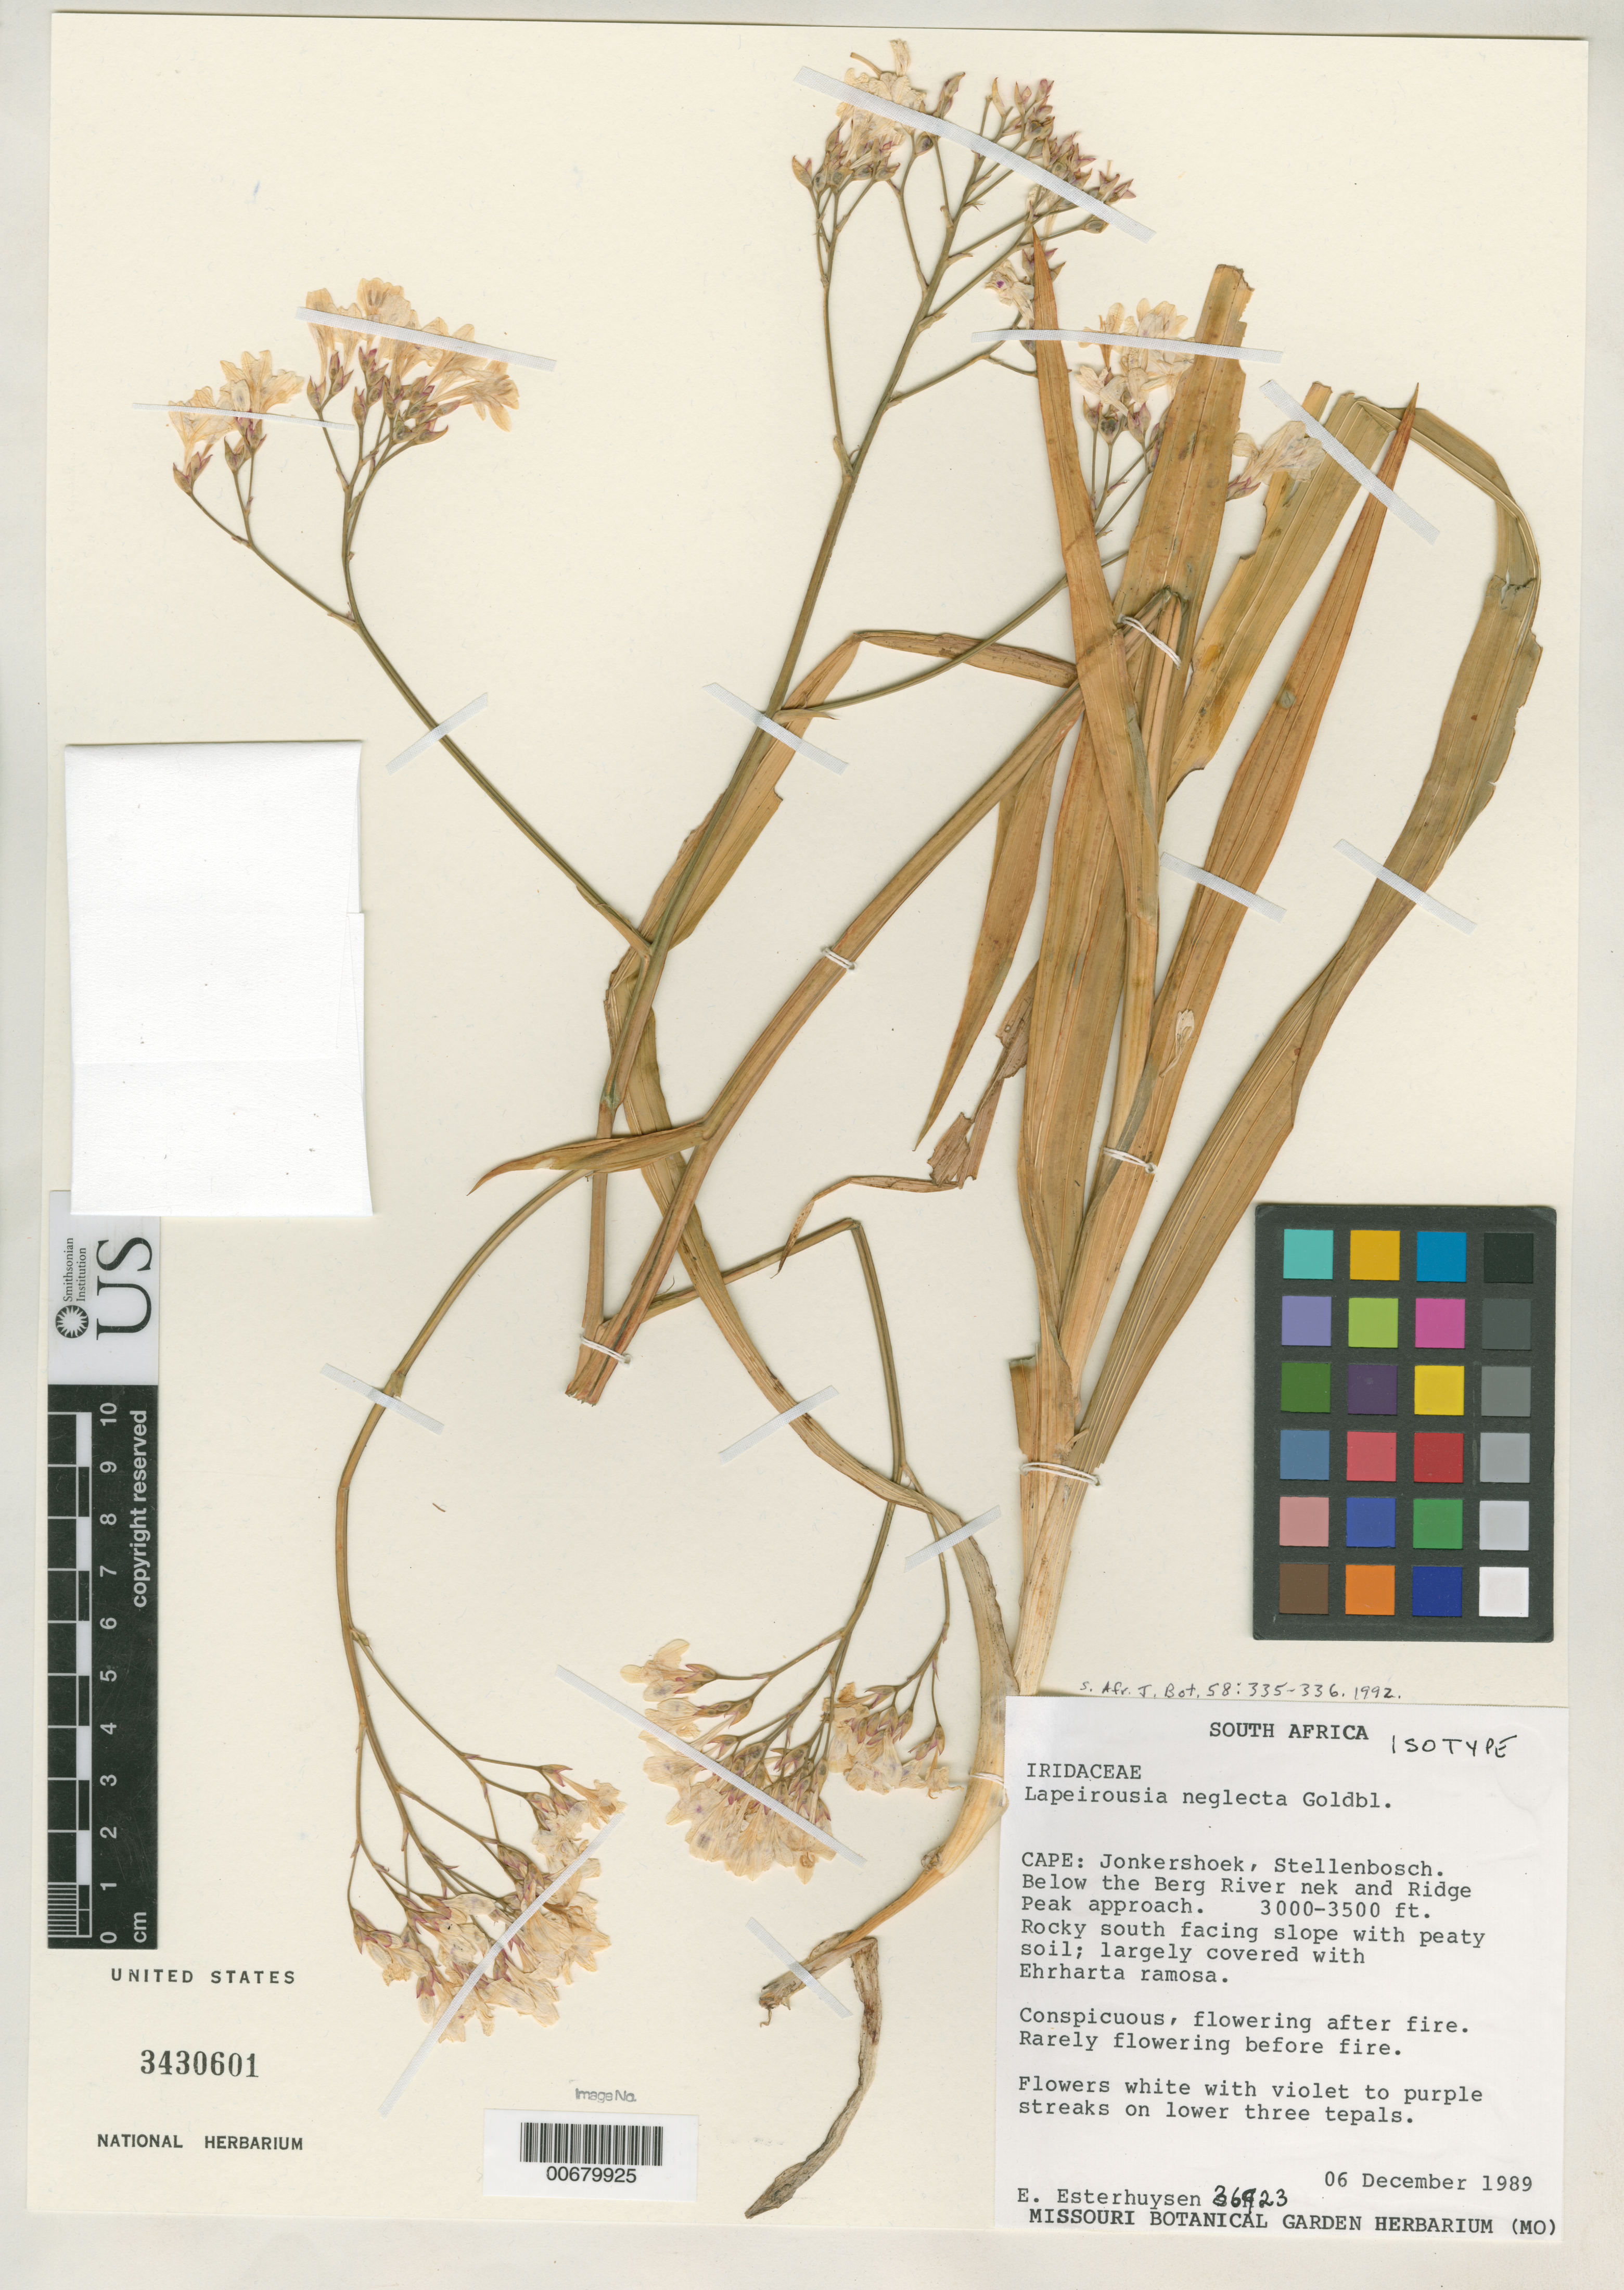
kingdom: Plantae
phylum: Tracheophyta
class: Liliopsida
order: Asparagales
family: Iridaceae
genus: Lapeirousia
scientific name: Lapeirousia neglecta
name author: Goldblatt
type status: Isotype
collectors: E. E. Esterhuysen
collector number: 36923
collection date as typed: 06 Dec 1989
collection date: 1989-12-06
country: South Africa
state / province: Western Cape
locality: Jonkershoek, Stellenbosch. Below the Berg River nek and Ridge Peak approach.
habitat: Rocky south facing slope with peaty soil; largely covered with Ehrharta ramosa.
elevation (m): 914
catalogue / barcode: US 3430601